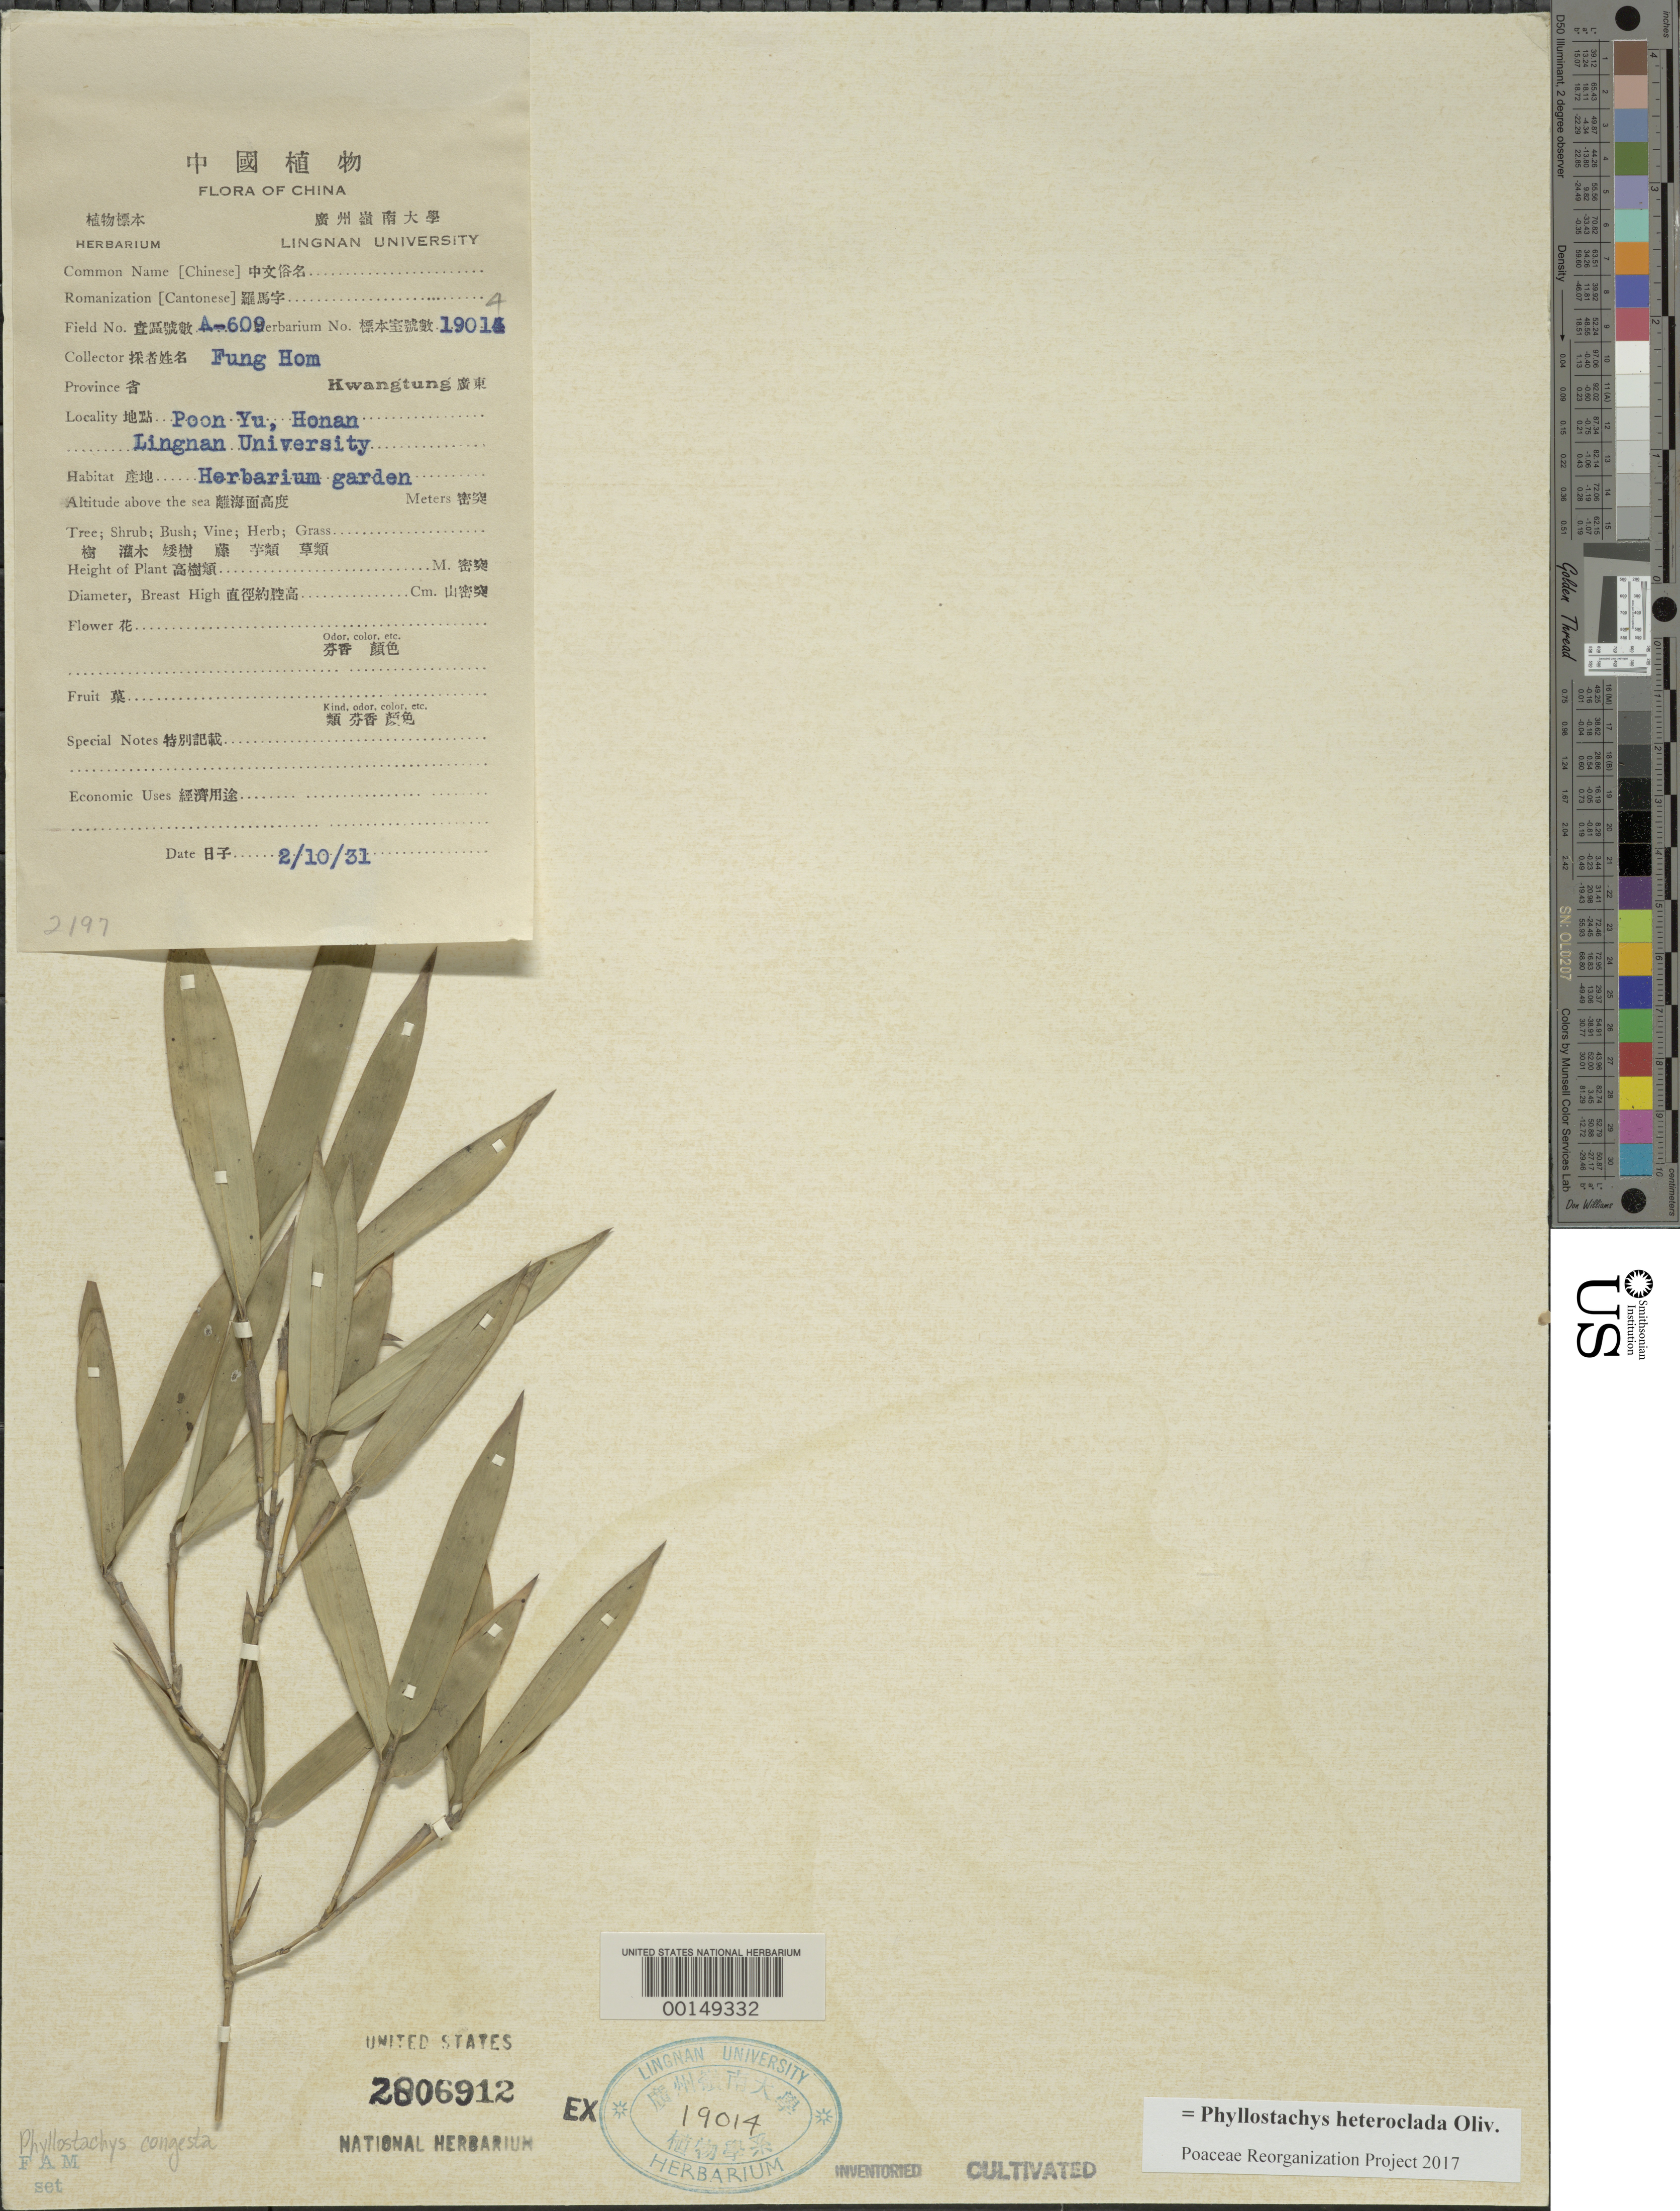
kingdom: Plantae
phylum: Tracheophyta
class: Liliopsida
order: Poales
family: Poaceae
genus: Phyllostachys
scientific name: Phyllostachys congesta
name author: Rendle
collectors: H. L. Fung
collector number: A-609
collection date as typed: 10 Feb 1931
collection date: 1931-02-10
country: China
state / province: Guangdong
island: Honam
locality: Honan, poon yu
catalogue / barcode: US 2806912